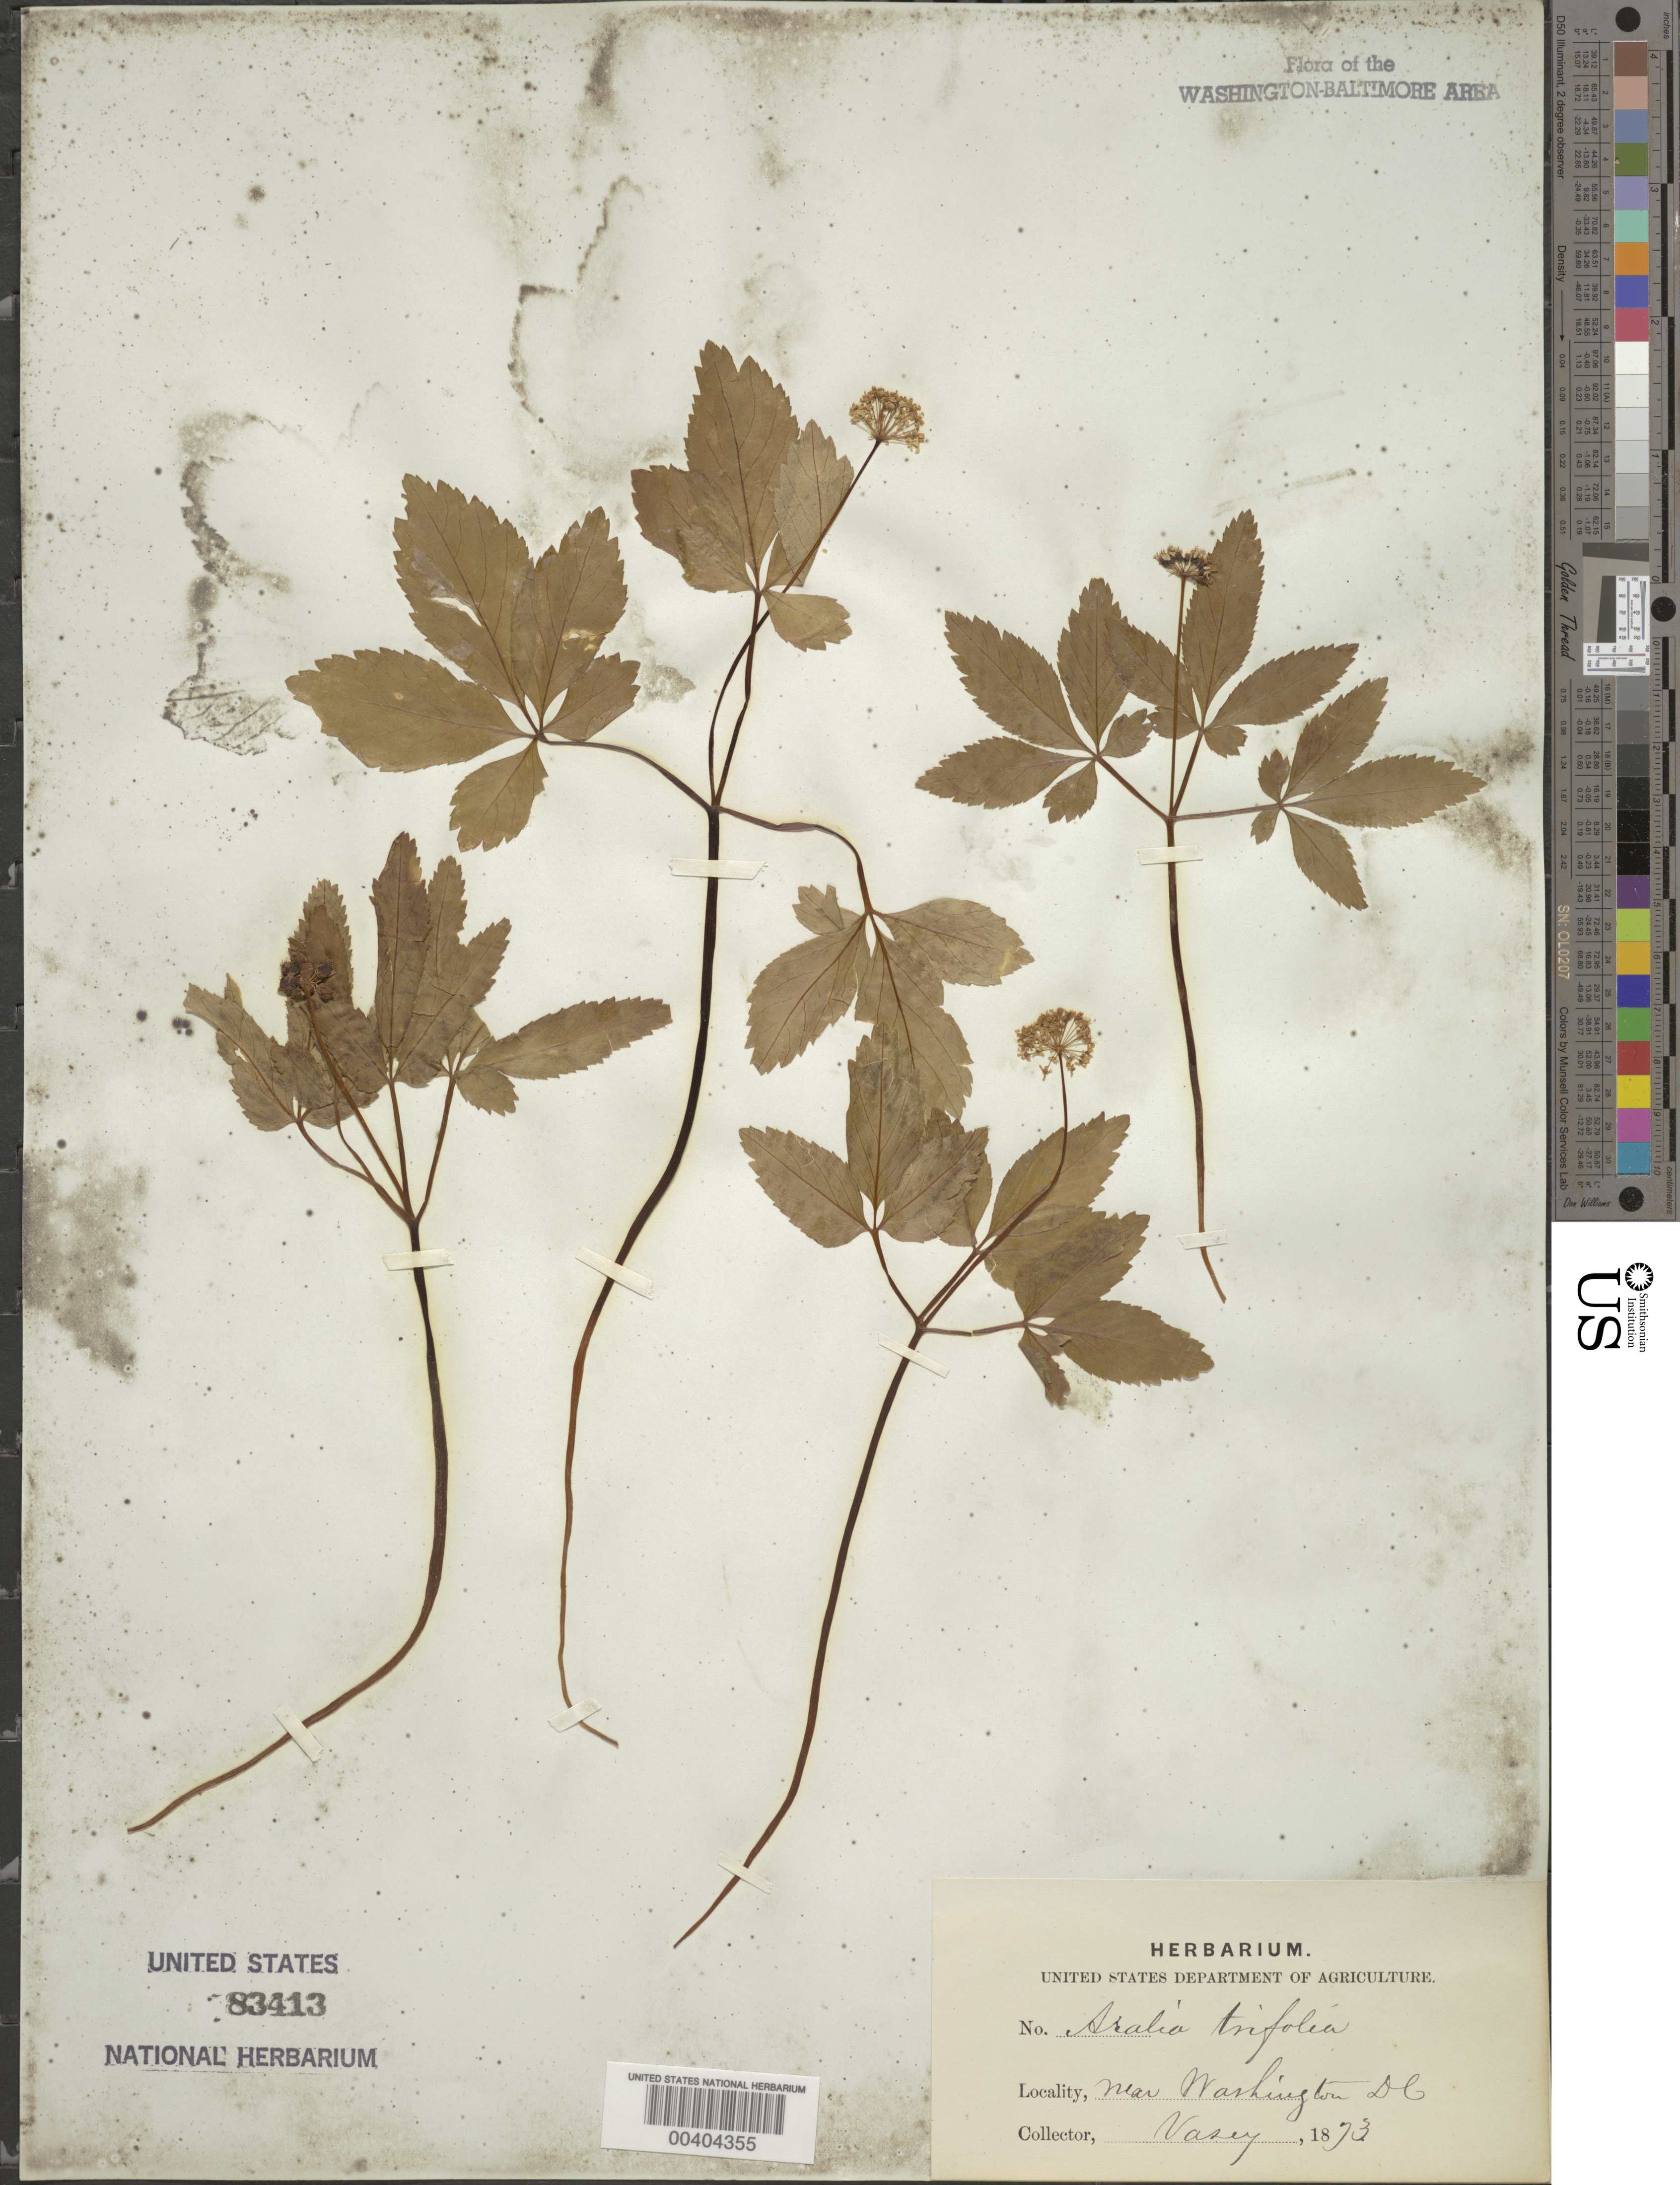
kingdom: Plantae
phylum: Tracheophyta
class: Magnoliopsida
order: Apiales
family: Araliaceae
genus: Panax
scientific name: Panax trifolius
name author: L.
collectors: G. Vasey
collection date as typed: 1873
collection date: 1873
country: United States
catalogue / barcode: US 83413